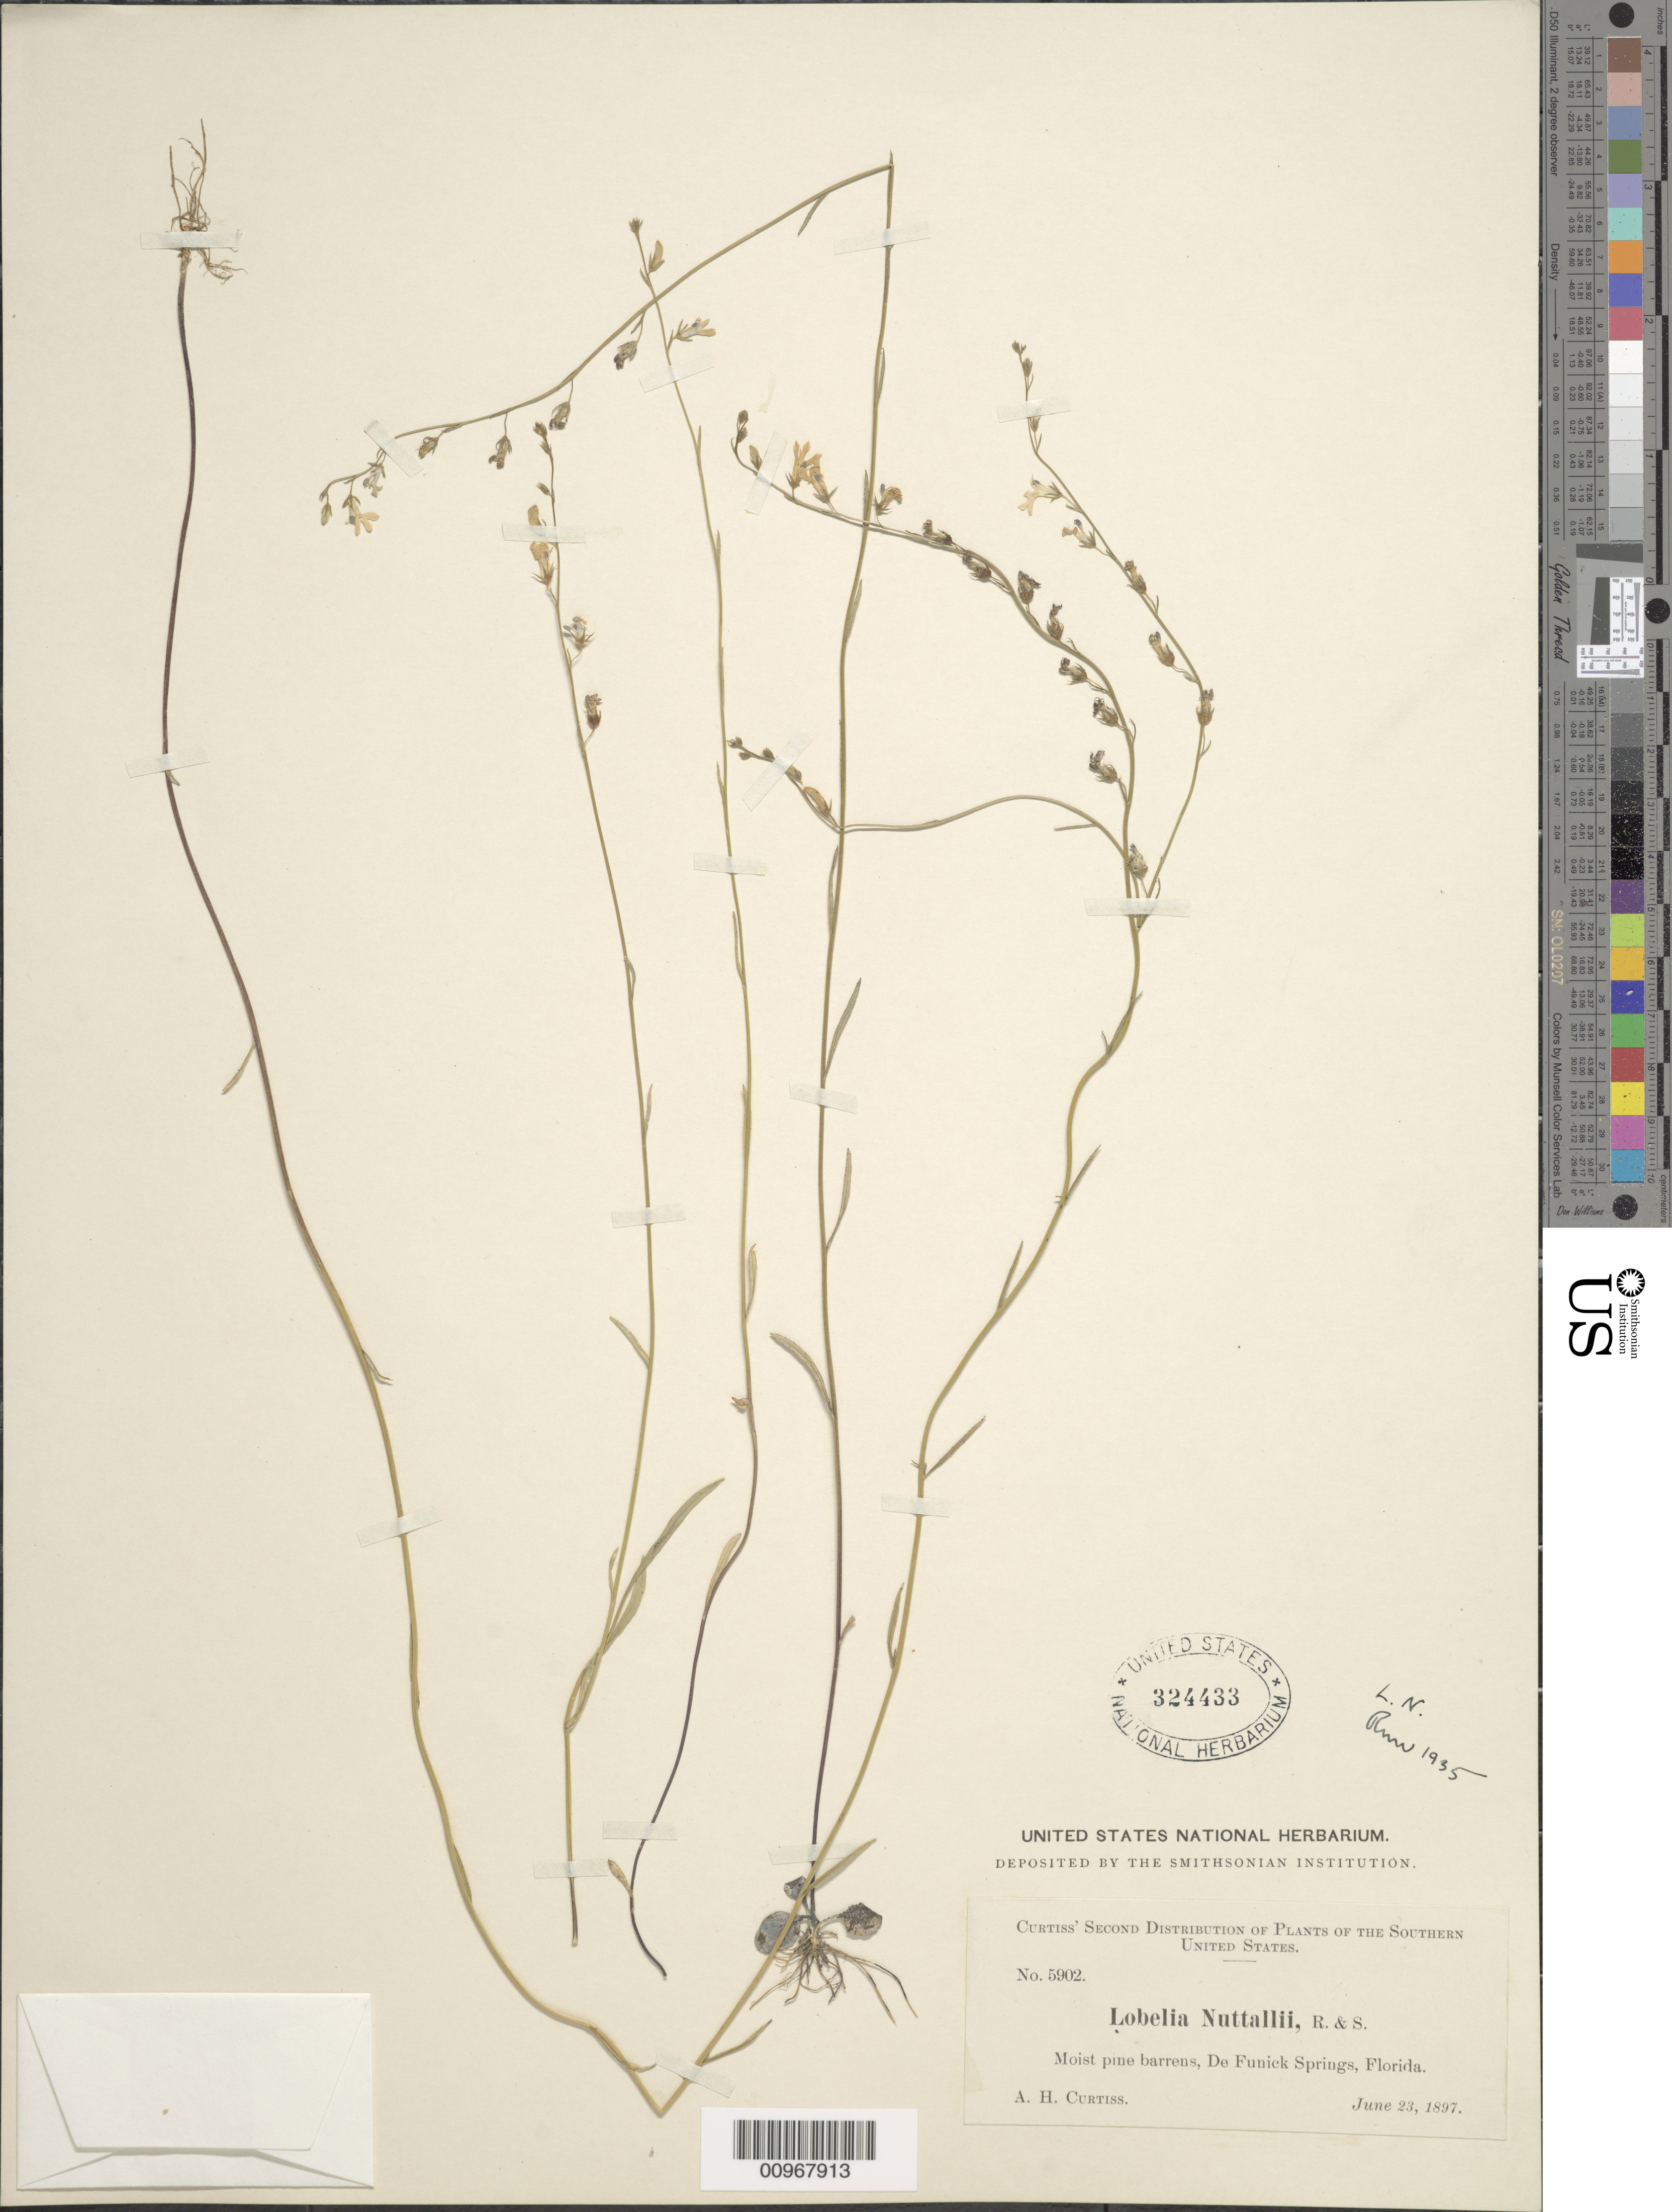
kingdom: Plantae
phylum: Tracheophyta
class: Magnoliopsida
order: Asterales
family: Campanulaceae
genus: Lobelia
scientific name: Lobelia nuttallii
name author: Schult.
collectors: A. H. Curtiss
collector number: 5902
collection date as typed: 23 Jun 1897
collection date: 1897-06-23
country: United States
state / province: Florida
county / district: Walton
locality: De Funick Springs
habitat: moist pine barrens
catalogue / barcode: US 324433